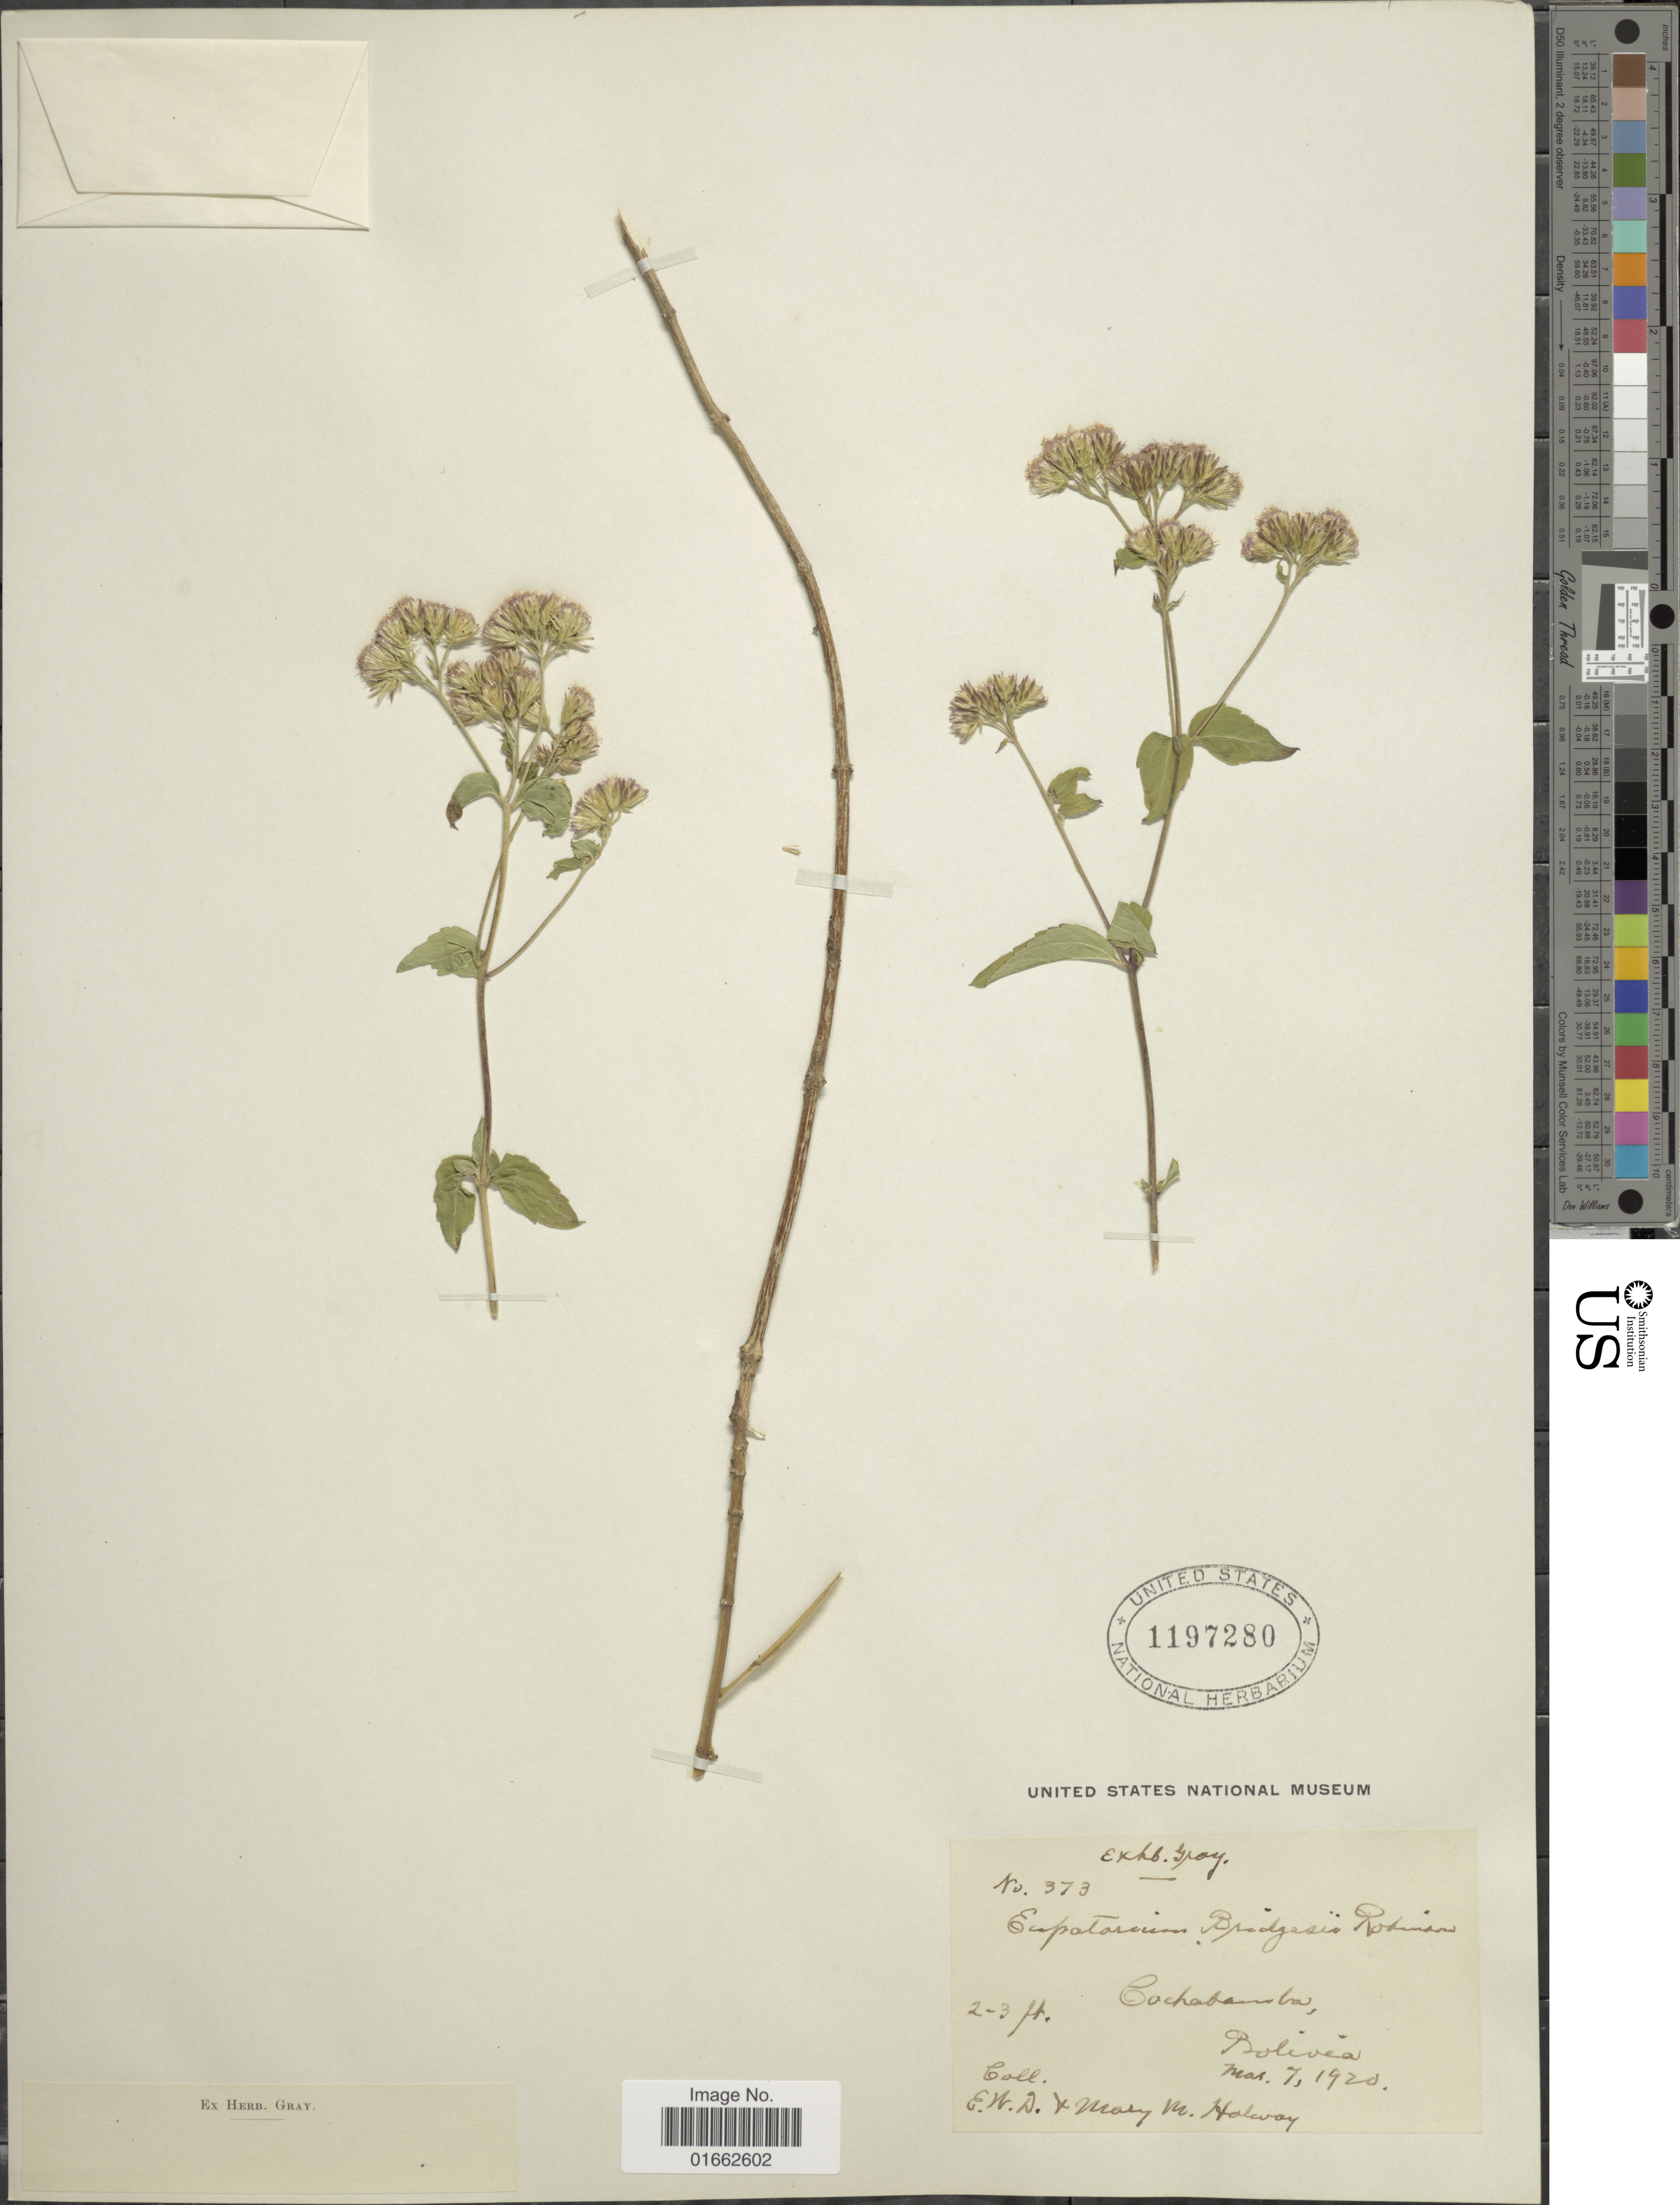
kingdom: Plantae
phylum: Tracheophyta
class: Magnoliopsida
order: Asterales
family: Asteraceae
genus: Fleischmannia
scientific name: Fleischmannia bridgesii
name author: (B.L. Rob.) R.M. King & H. Rob.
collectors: E. W. D. Holway & M. M. Holway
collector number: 373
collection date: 1920-03-07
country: Bolivia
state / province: Cochabamba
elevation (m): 1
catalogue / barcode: US 1197280